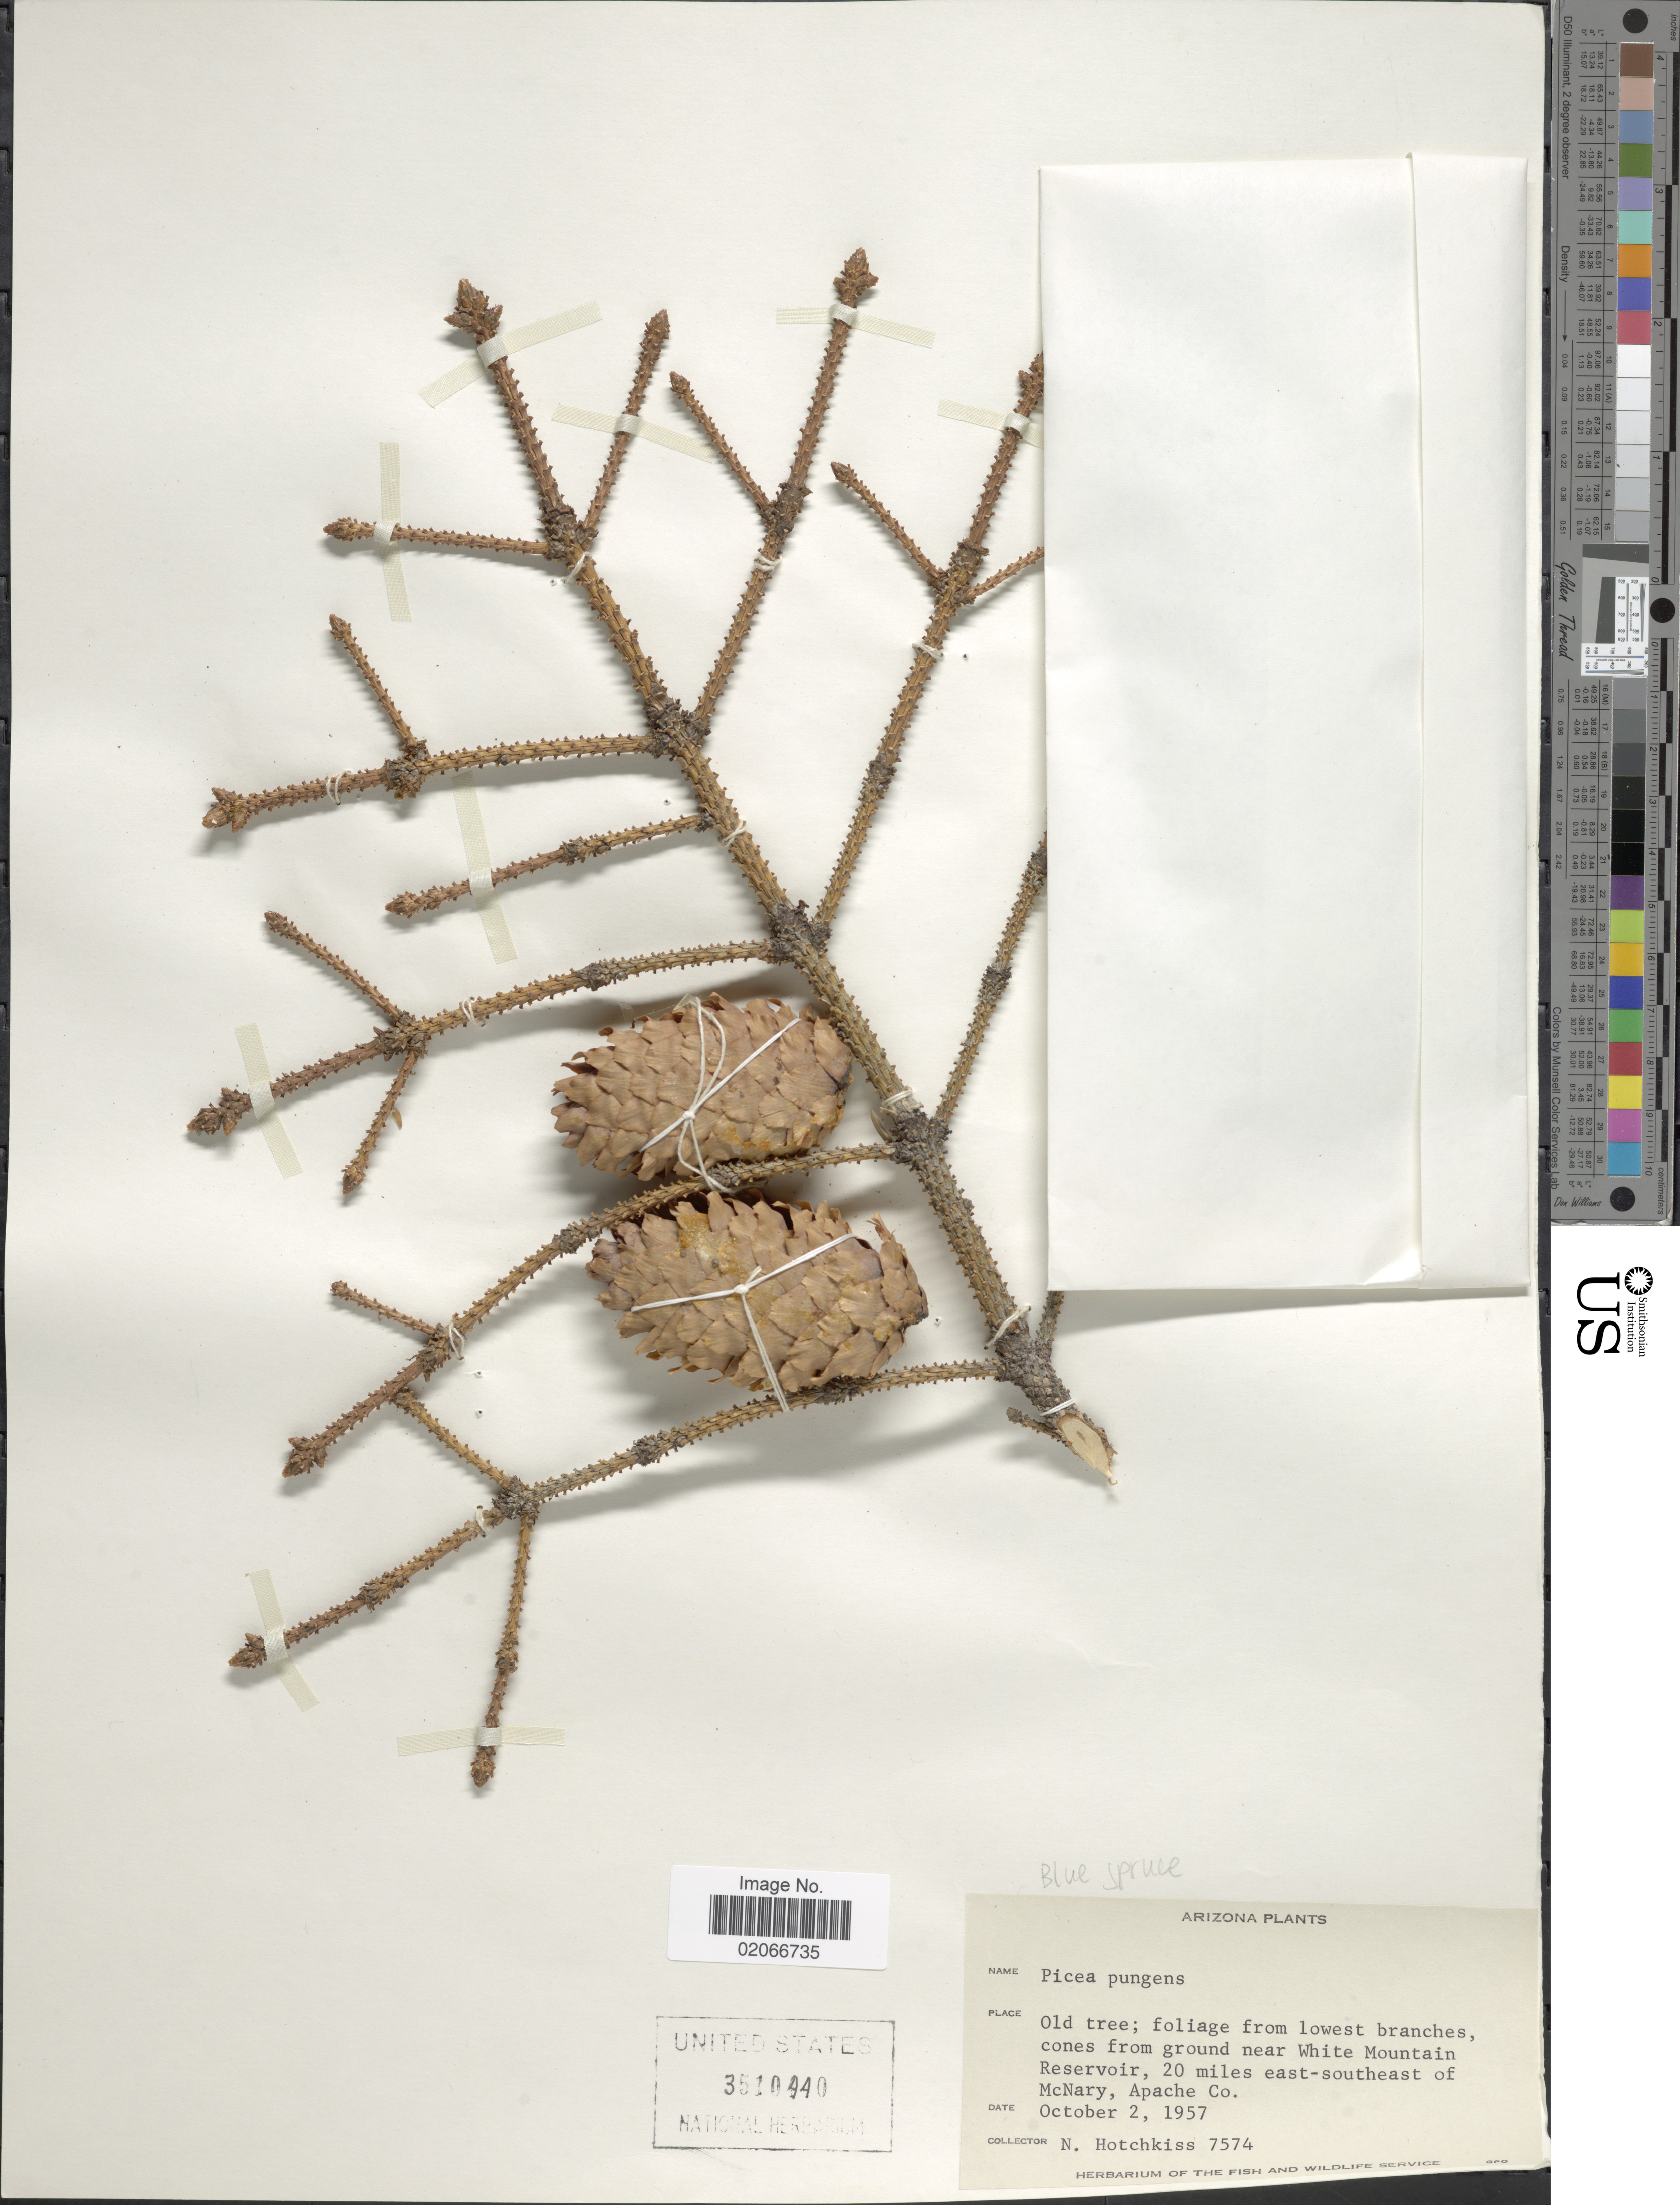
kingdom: Plantae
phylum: Tracheophyta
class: Pinopsida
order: Pinales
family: Pinaceae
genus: Picea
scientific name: Picea pungens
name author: Engelm.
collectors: N. Hotchkiss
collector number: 7574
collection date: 1957-10-02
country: United States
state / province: Arizona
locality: Near White Mountain Reservoir, 20 miles east-southeast of McNary, Apache Co.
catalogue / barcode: US 3510440